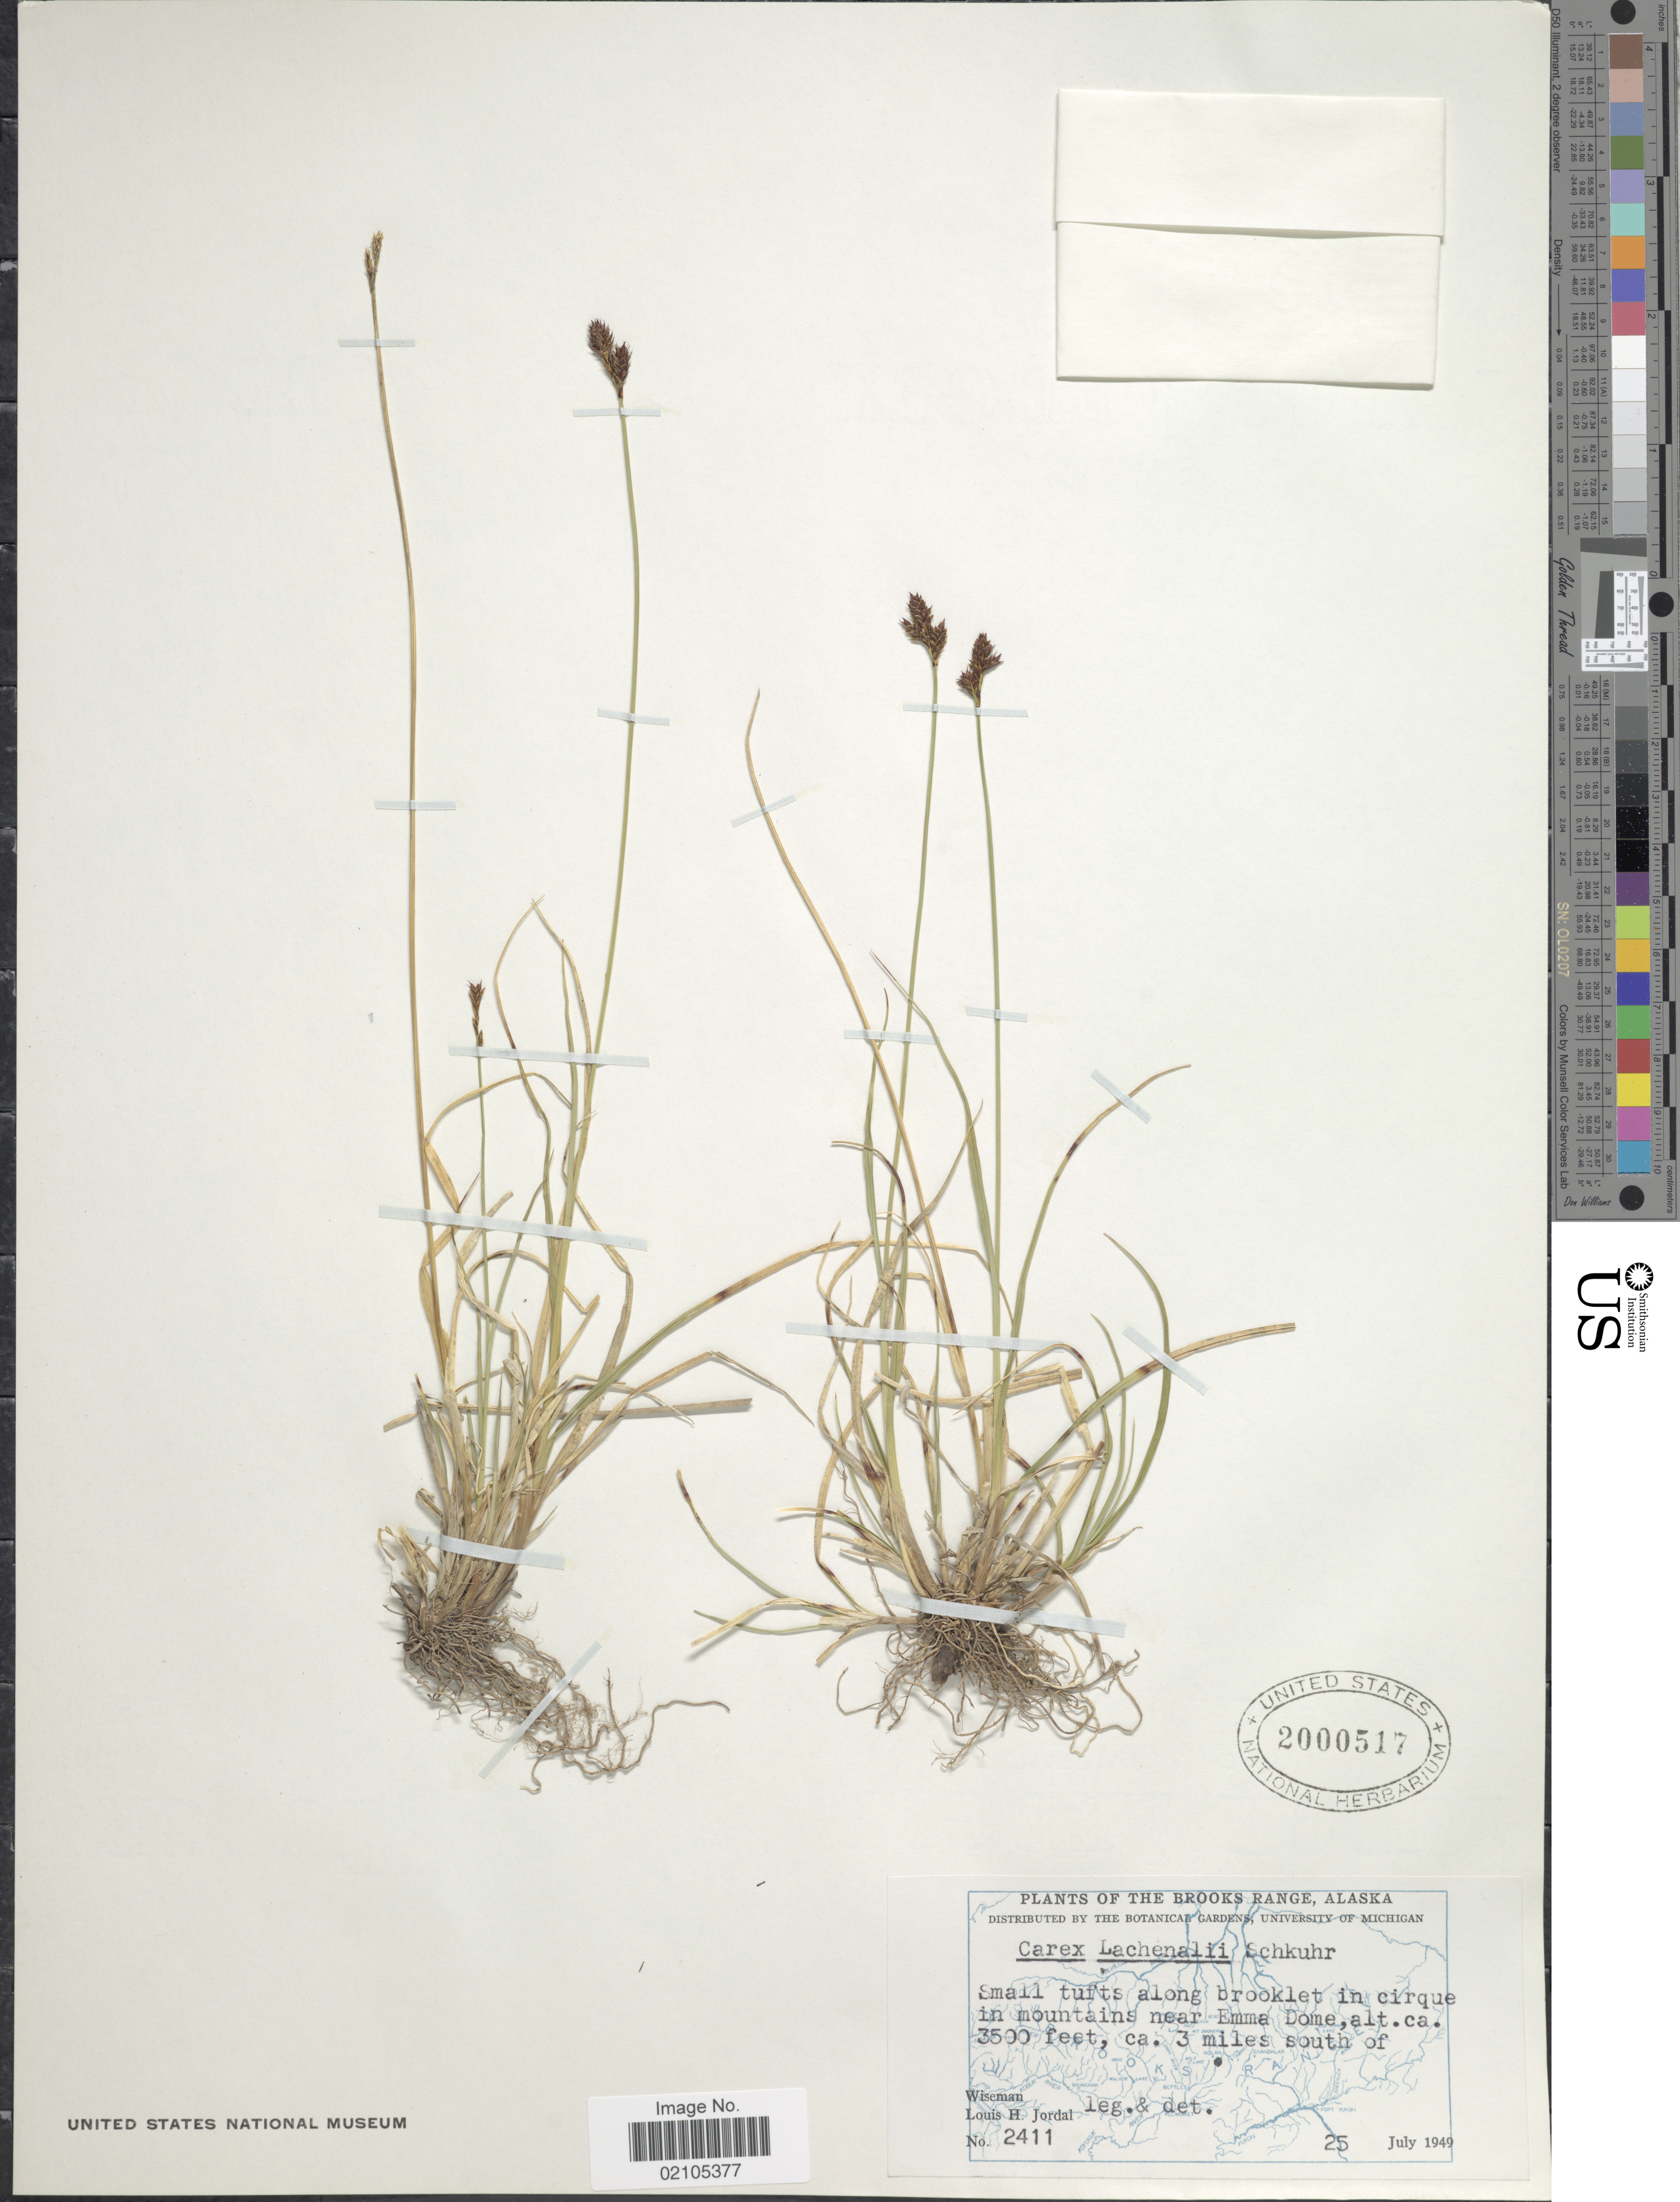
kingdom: Plantae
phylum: Tracheophyta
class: Liliopsida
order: Poales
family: Cyperaceae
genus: Carex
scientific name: Carex lachenalii subsp. lachenalii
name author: Schkuhr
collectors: L. Jordal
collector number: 2411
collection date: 1949-07-25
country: United States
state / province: Alaska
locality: Brooks Range. Samll tufts along brooklet in cirque in mountains near Emma Dome, ca. 3 miles south of Wiseman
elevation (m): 1067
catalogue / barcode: US 2000517